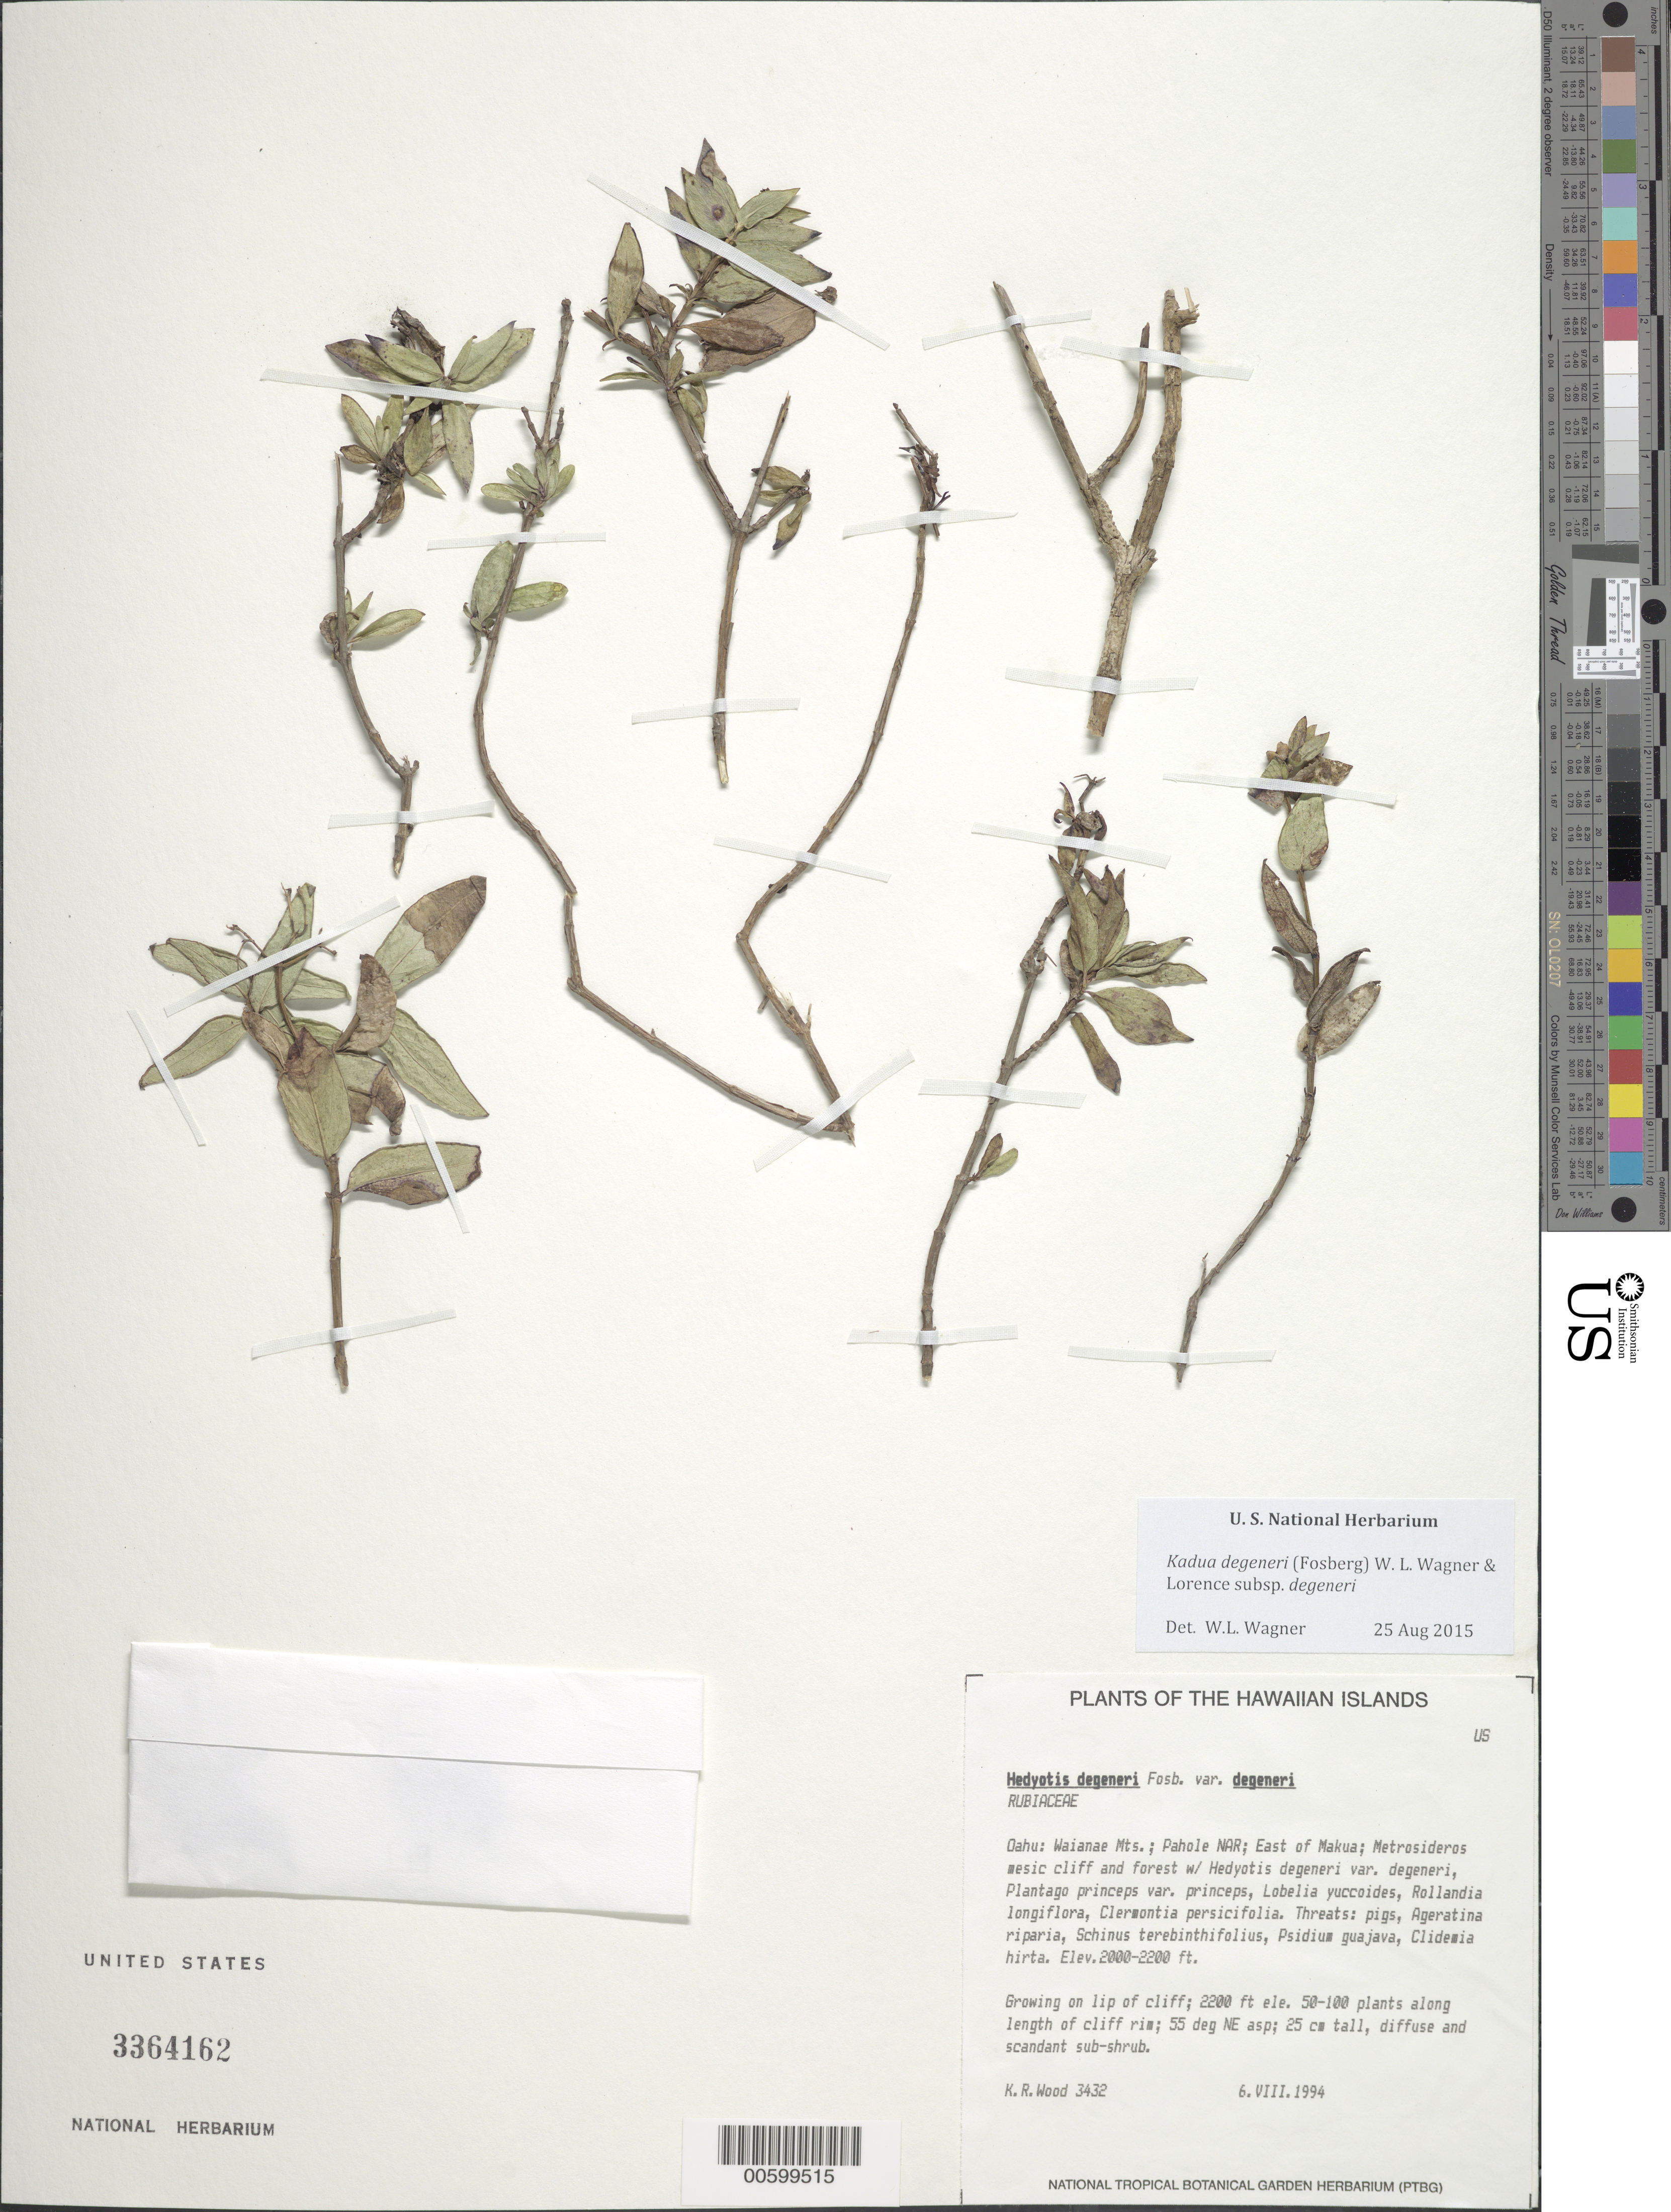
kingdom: Plantae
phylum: Tracheophyta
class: Magnoliopsida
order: Gentianales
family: Rubiaceae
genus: Kadua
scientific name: Kadua degeneri subsp. degeneri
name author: (Fosberg) W.L. Wagner & Lorence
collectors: K. R. Wood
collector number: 3432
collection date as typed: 6 Aug 1994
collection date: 1994-08-06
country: United States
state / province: Hawaii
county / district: Honolulu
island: Oahu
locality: Waianae Mts; Pahole NAR; E of Makua.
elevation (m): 609.6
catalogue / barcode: US 3364162